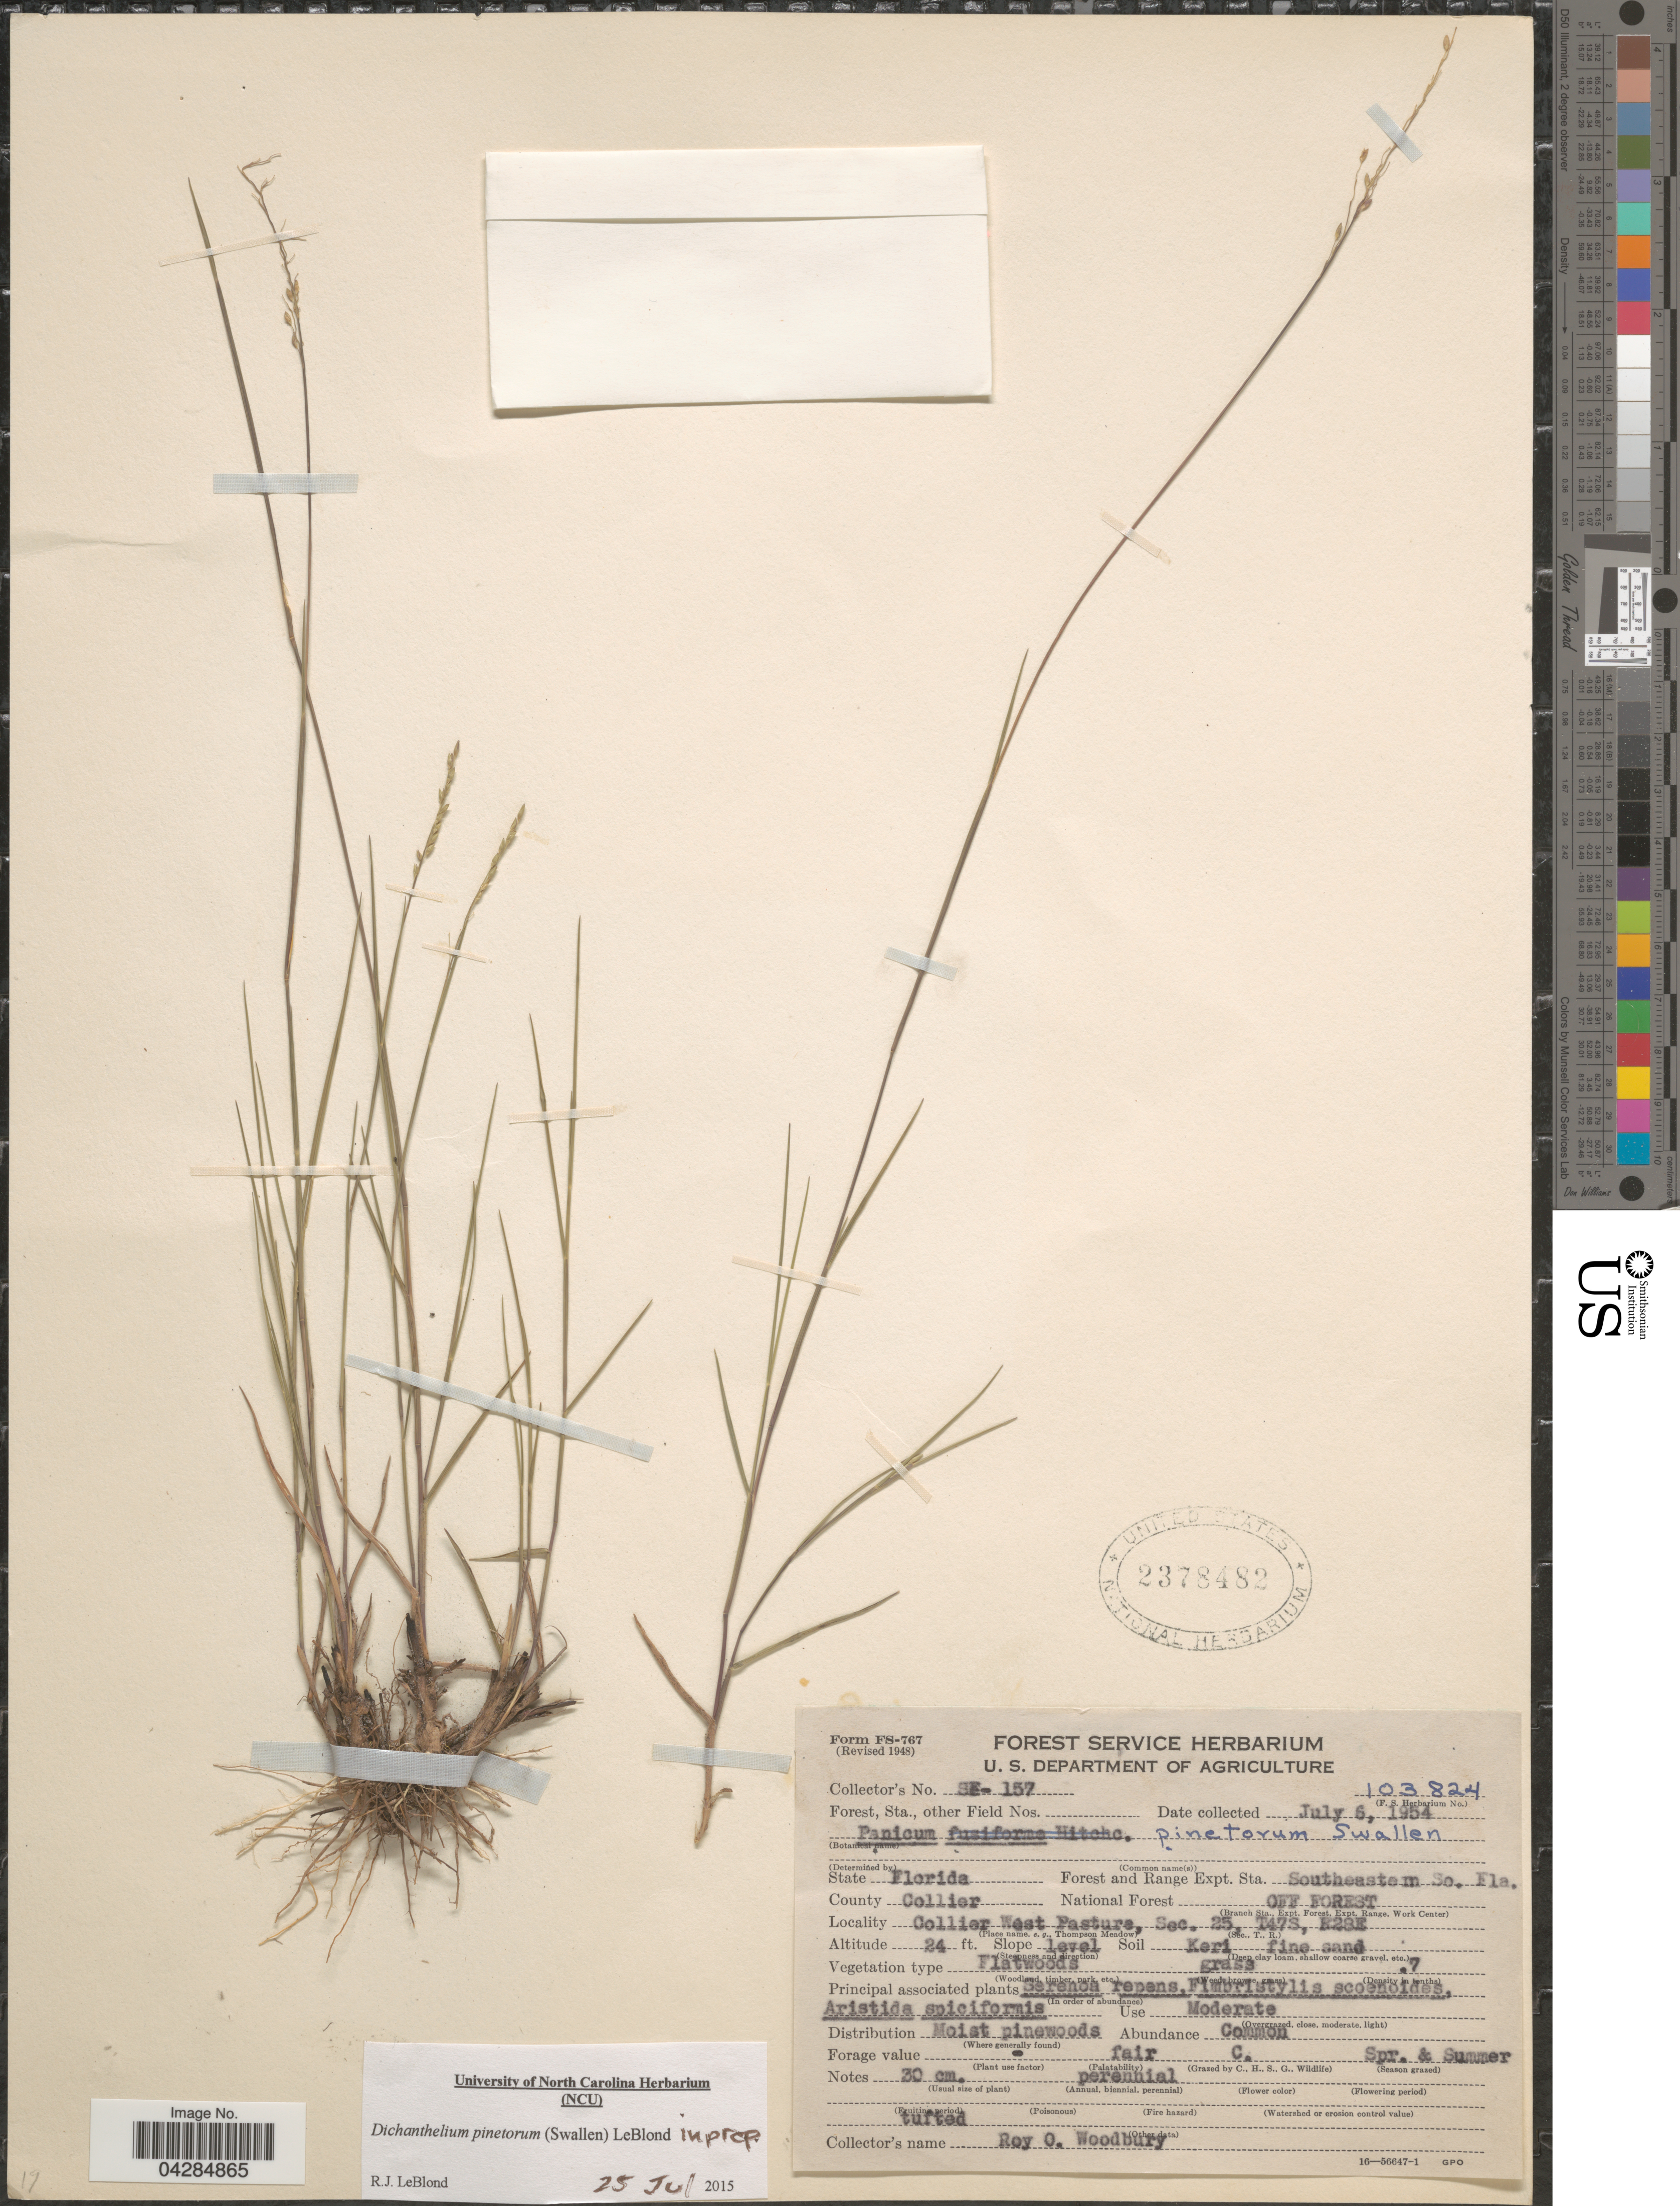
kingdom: Plantae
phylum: Tracheophyta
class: Liliopsida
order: Poales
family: Poaceae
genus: Dichanthelium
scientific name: Dichanthelium pinetorum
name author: (Swallen) LeBlond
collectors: R. Woodbury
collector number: SE-157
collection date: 1954-07-06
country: United States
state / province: Florida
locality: Forest and Range Expt. Sta. Southeastern So. Fla. County Collier. National Forest Off Forest. Collier West Pasture, Sec. 25, T47S, R28E.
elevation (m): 7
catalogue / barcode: US 2378482